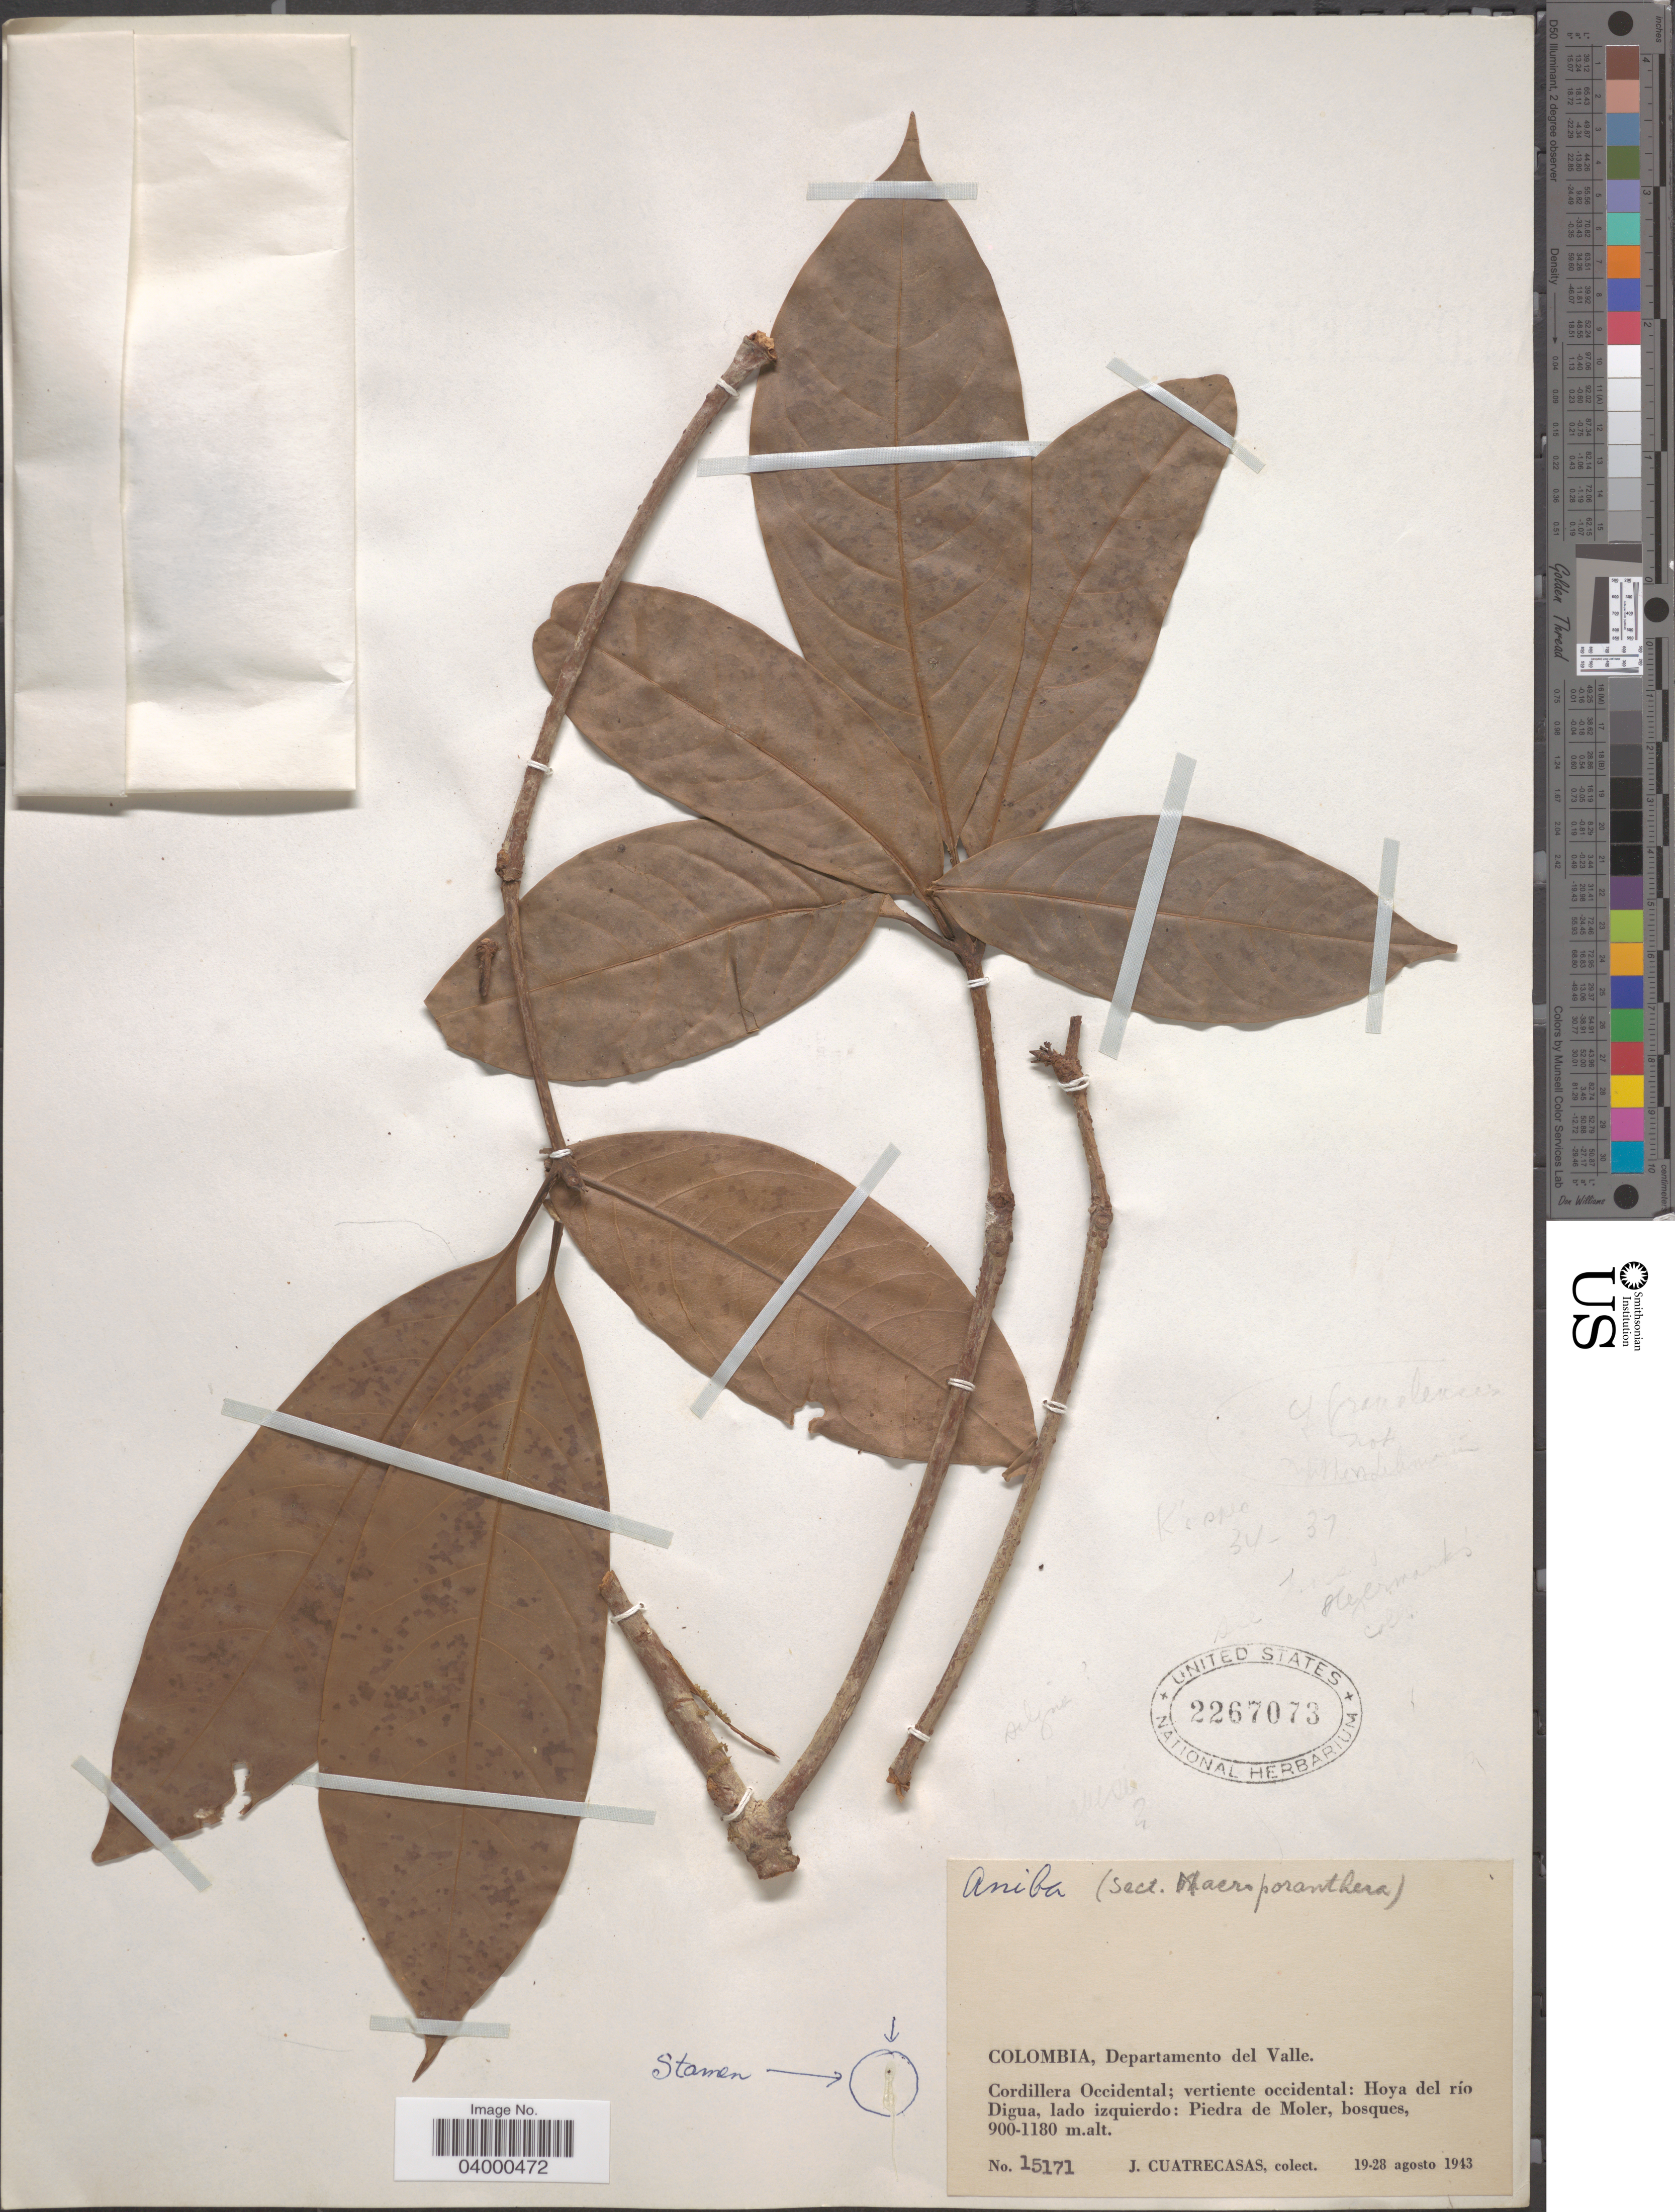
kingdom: Plantae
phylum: Tracheophyta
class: Magnoliopsida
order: Laurales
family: Lauraceae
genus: Aniba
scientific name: Aniba sp.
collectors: J. Cuatrecasas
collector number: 15171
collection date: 1943-08-19/1943-08-28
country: Colombia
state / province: Valle del Cauca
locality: Departamento del Valle. Cordillera Occidental; vertiente occidental: Hoya del río Digua, lado izquierdo: Piedra de Moler.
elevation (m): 900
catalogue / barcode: US 2267073